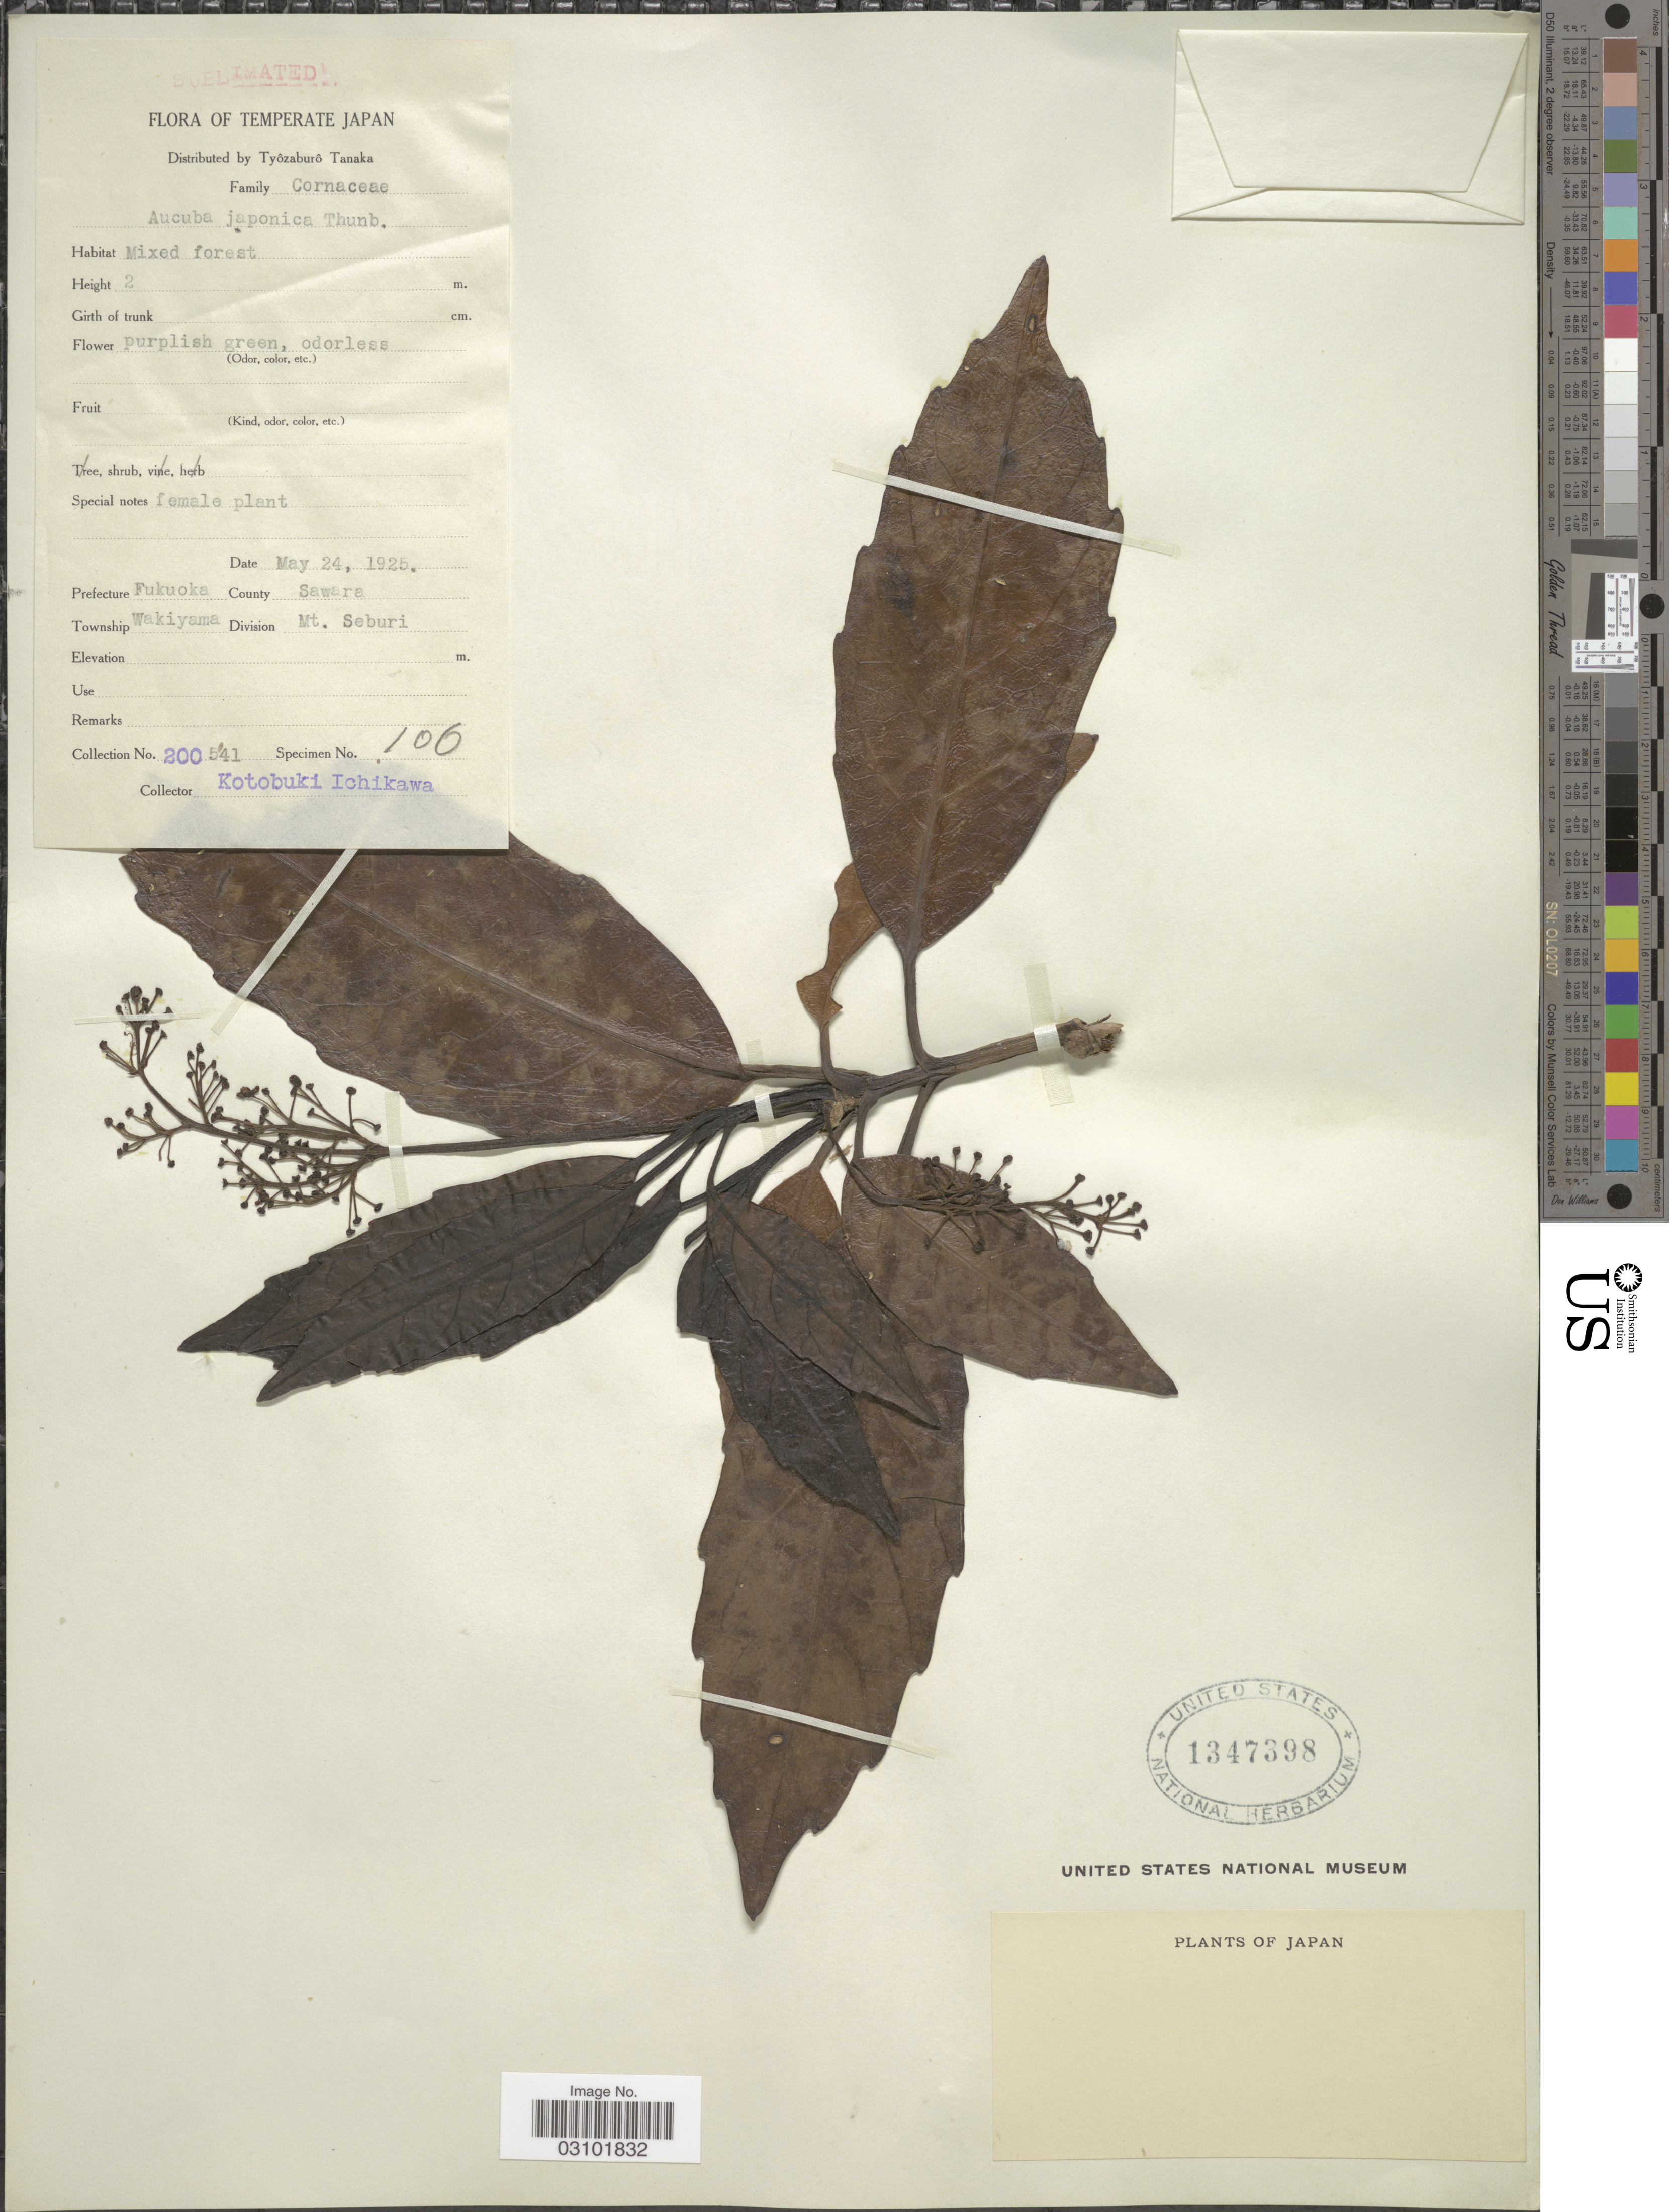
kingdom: Plantae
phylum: Tracheophyta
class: Magnoliopsida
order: Garryales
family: Garryaceae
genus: Aucuba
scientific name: Aucuba japonica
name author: Thunb.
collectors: K. Ichikawa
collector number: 200541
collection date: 1925-05-24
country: Japan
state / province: Hukuoka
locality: Temperate Japan. Prefecture Fukuoka. County Sawara. Township Wakiyama. Division Mt. Seburi.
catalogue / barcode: US 1347398